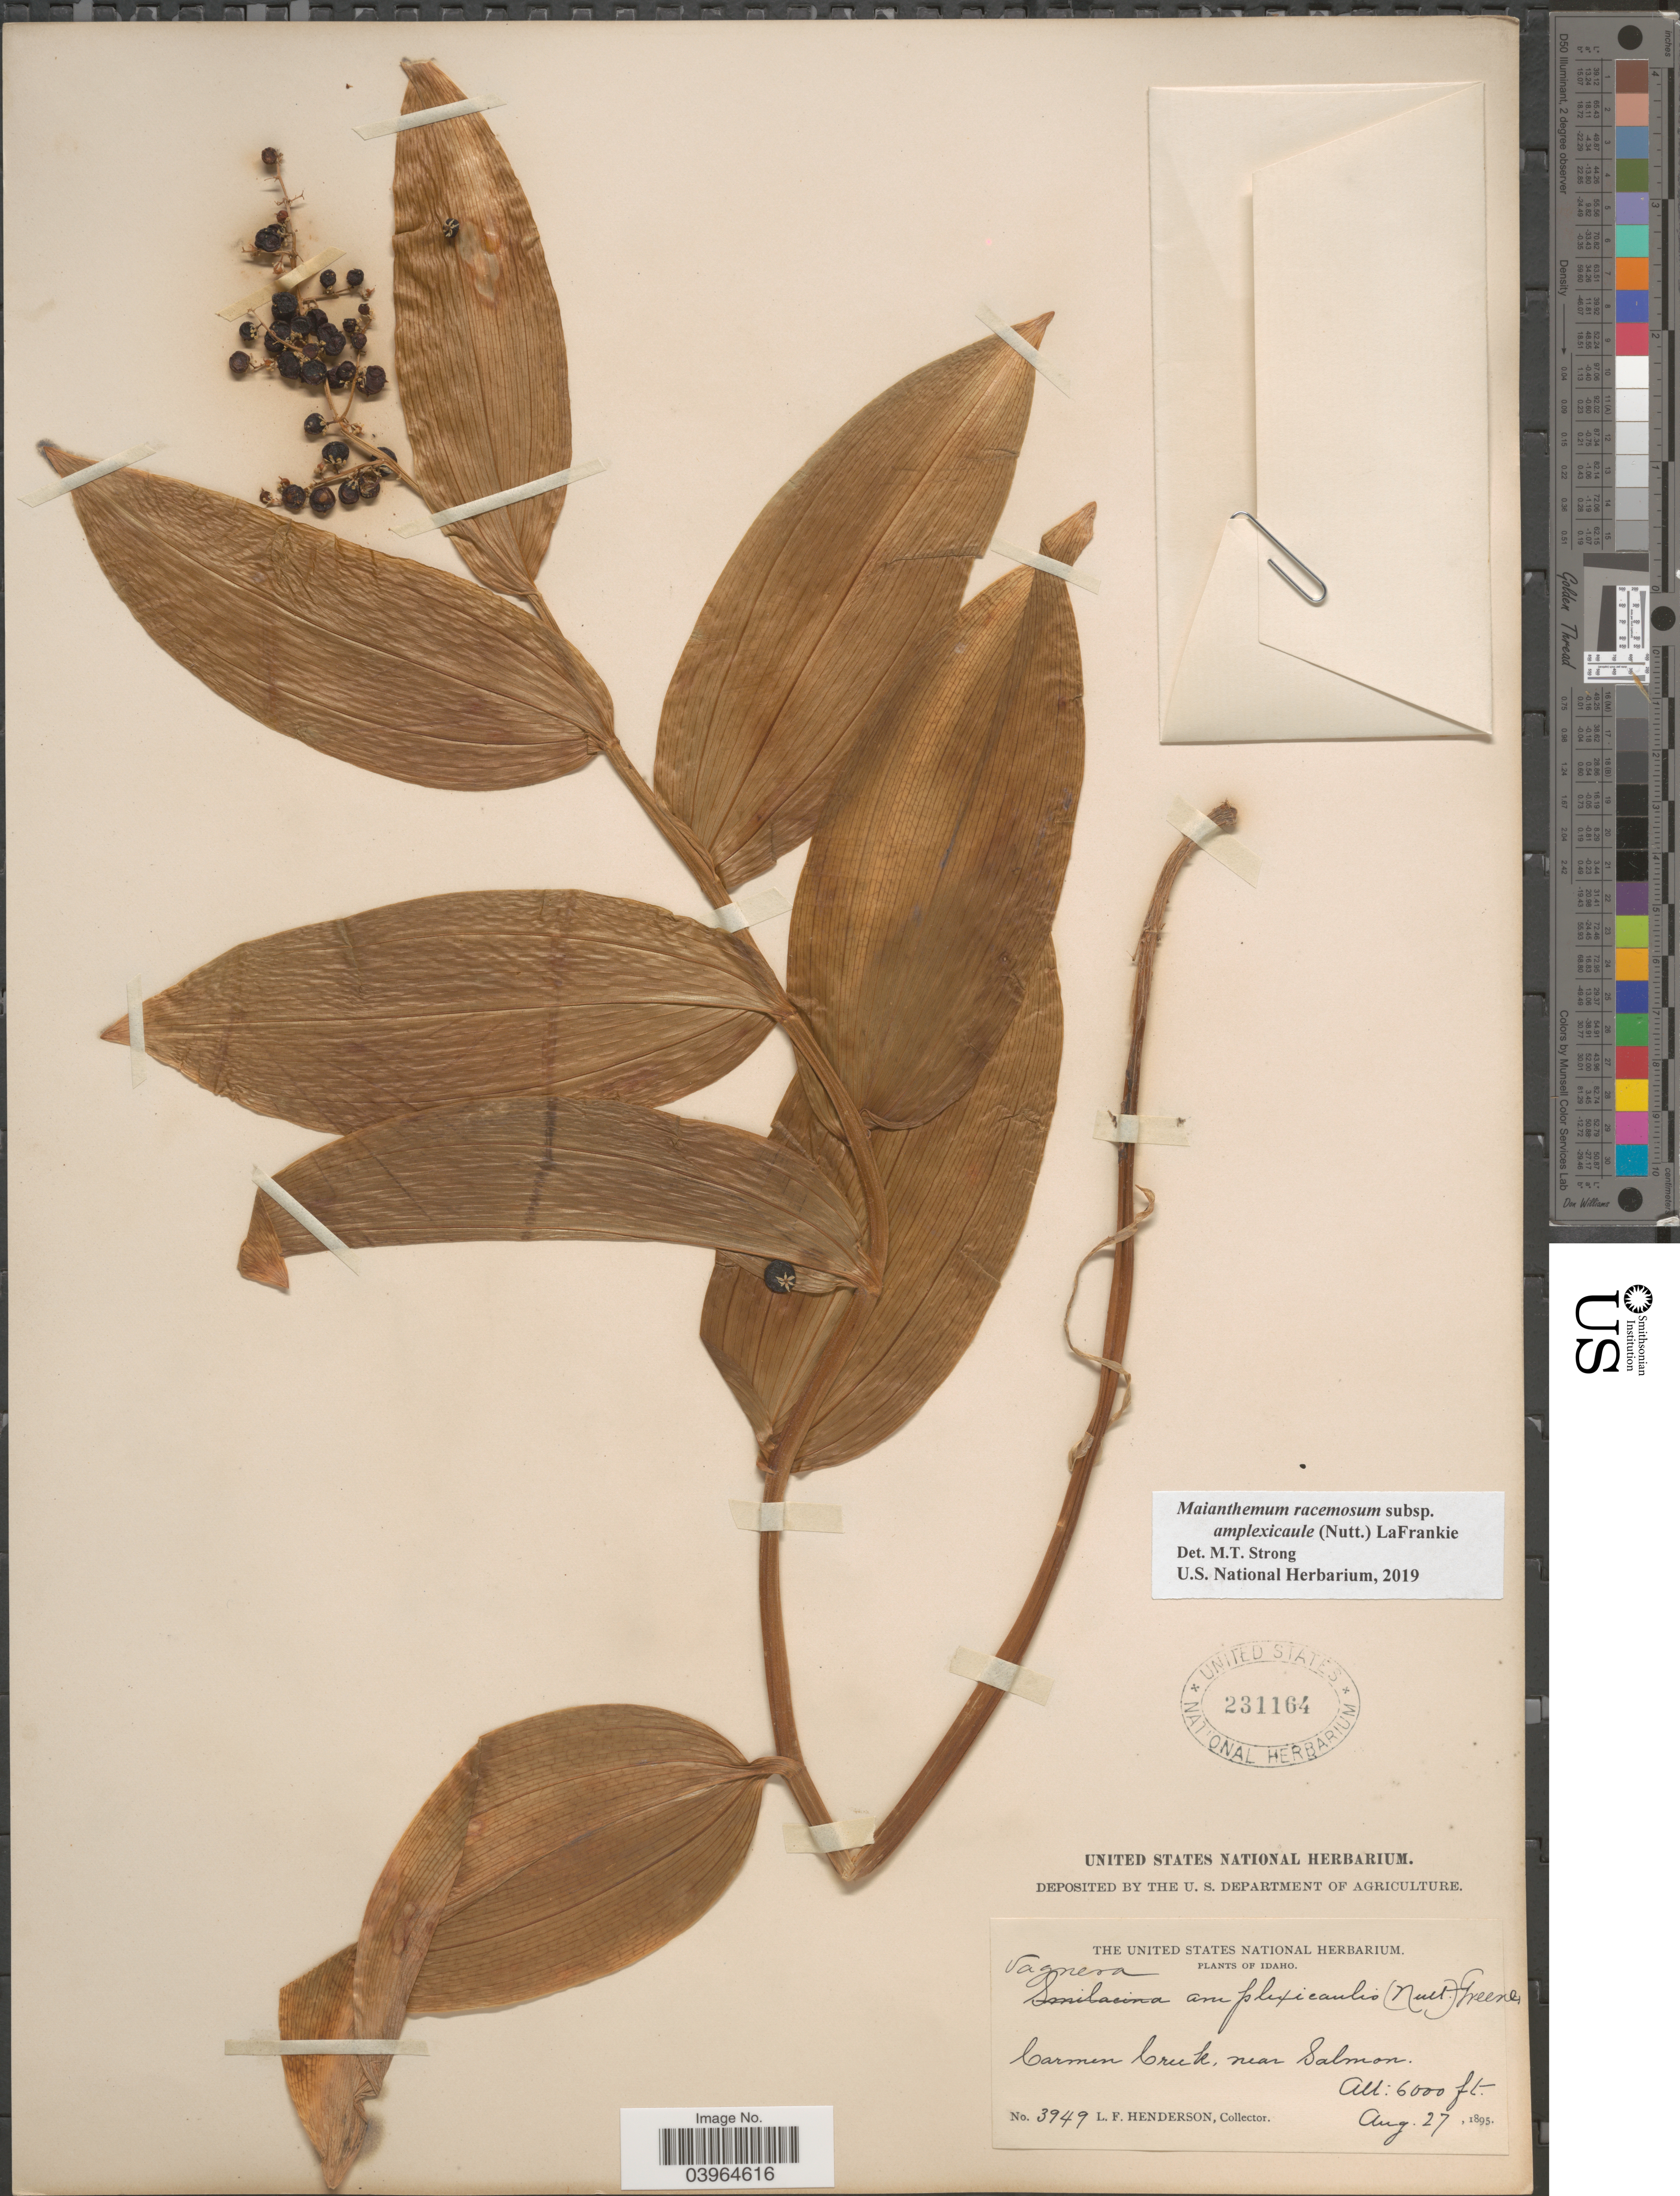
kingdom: Plantae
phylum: Tracheophyta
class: Liliopsida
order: Asparagales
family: Asparagaceae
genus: Maianthemum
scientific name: Maianthemum racemosum subsp. amplexicaule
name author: (Nutt.) LaFrankie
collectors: L. Henderson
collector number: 3949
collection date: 1895-08-27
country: United States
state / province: Idaho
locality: Carmen Creek, near Salmon.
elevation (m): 1829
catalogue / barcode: US 231164